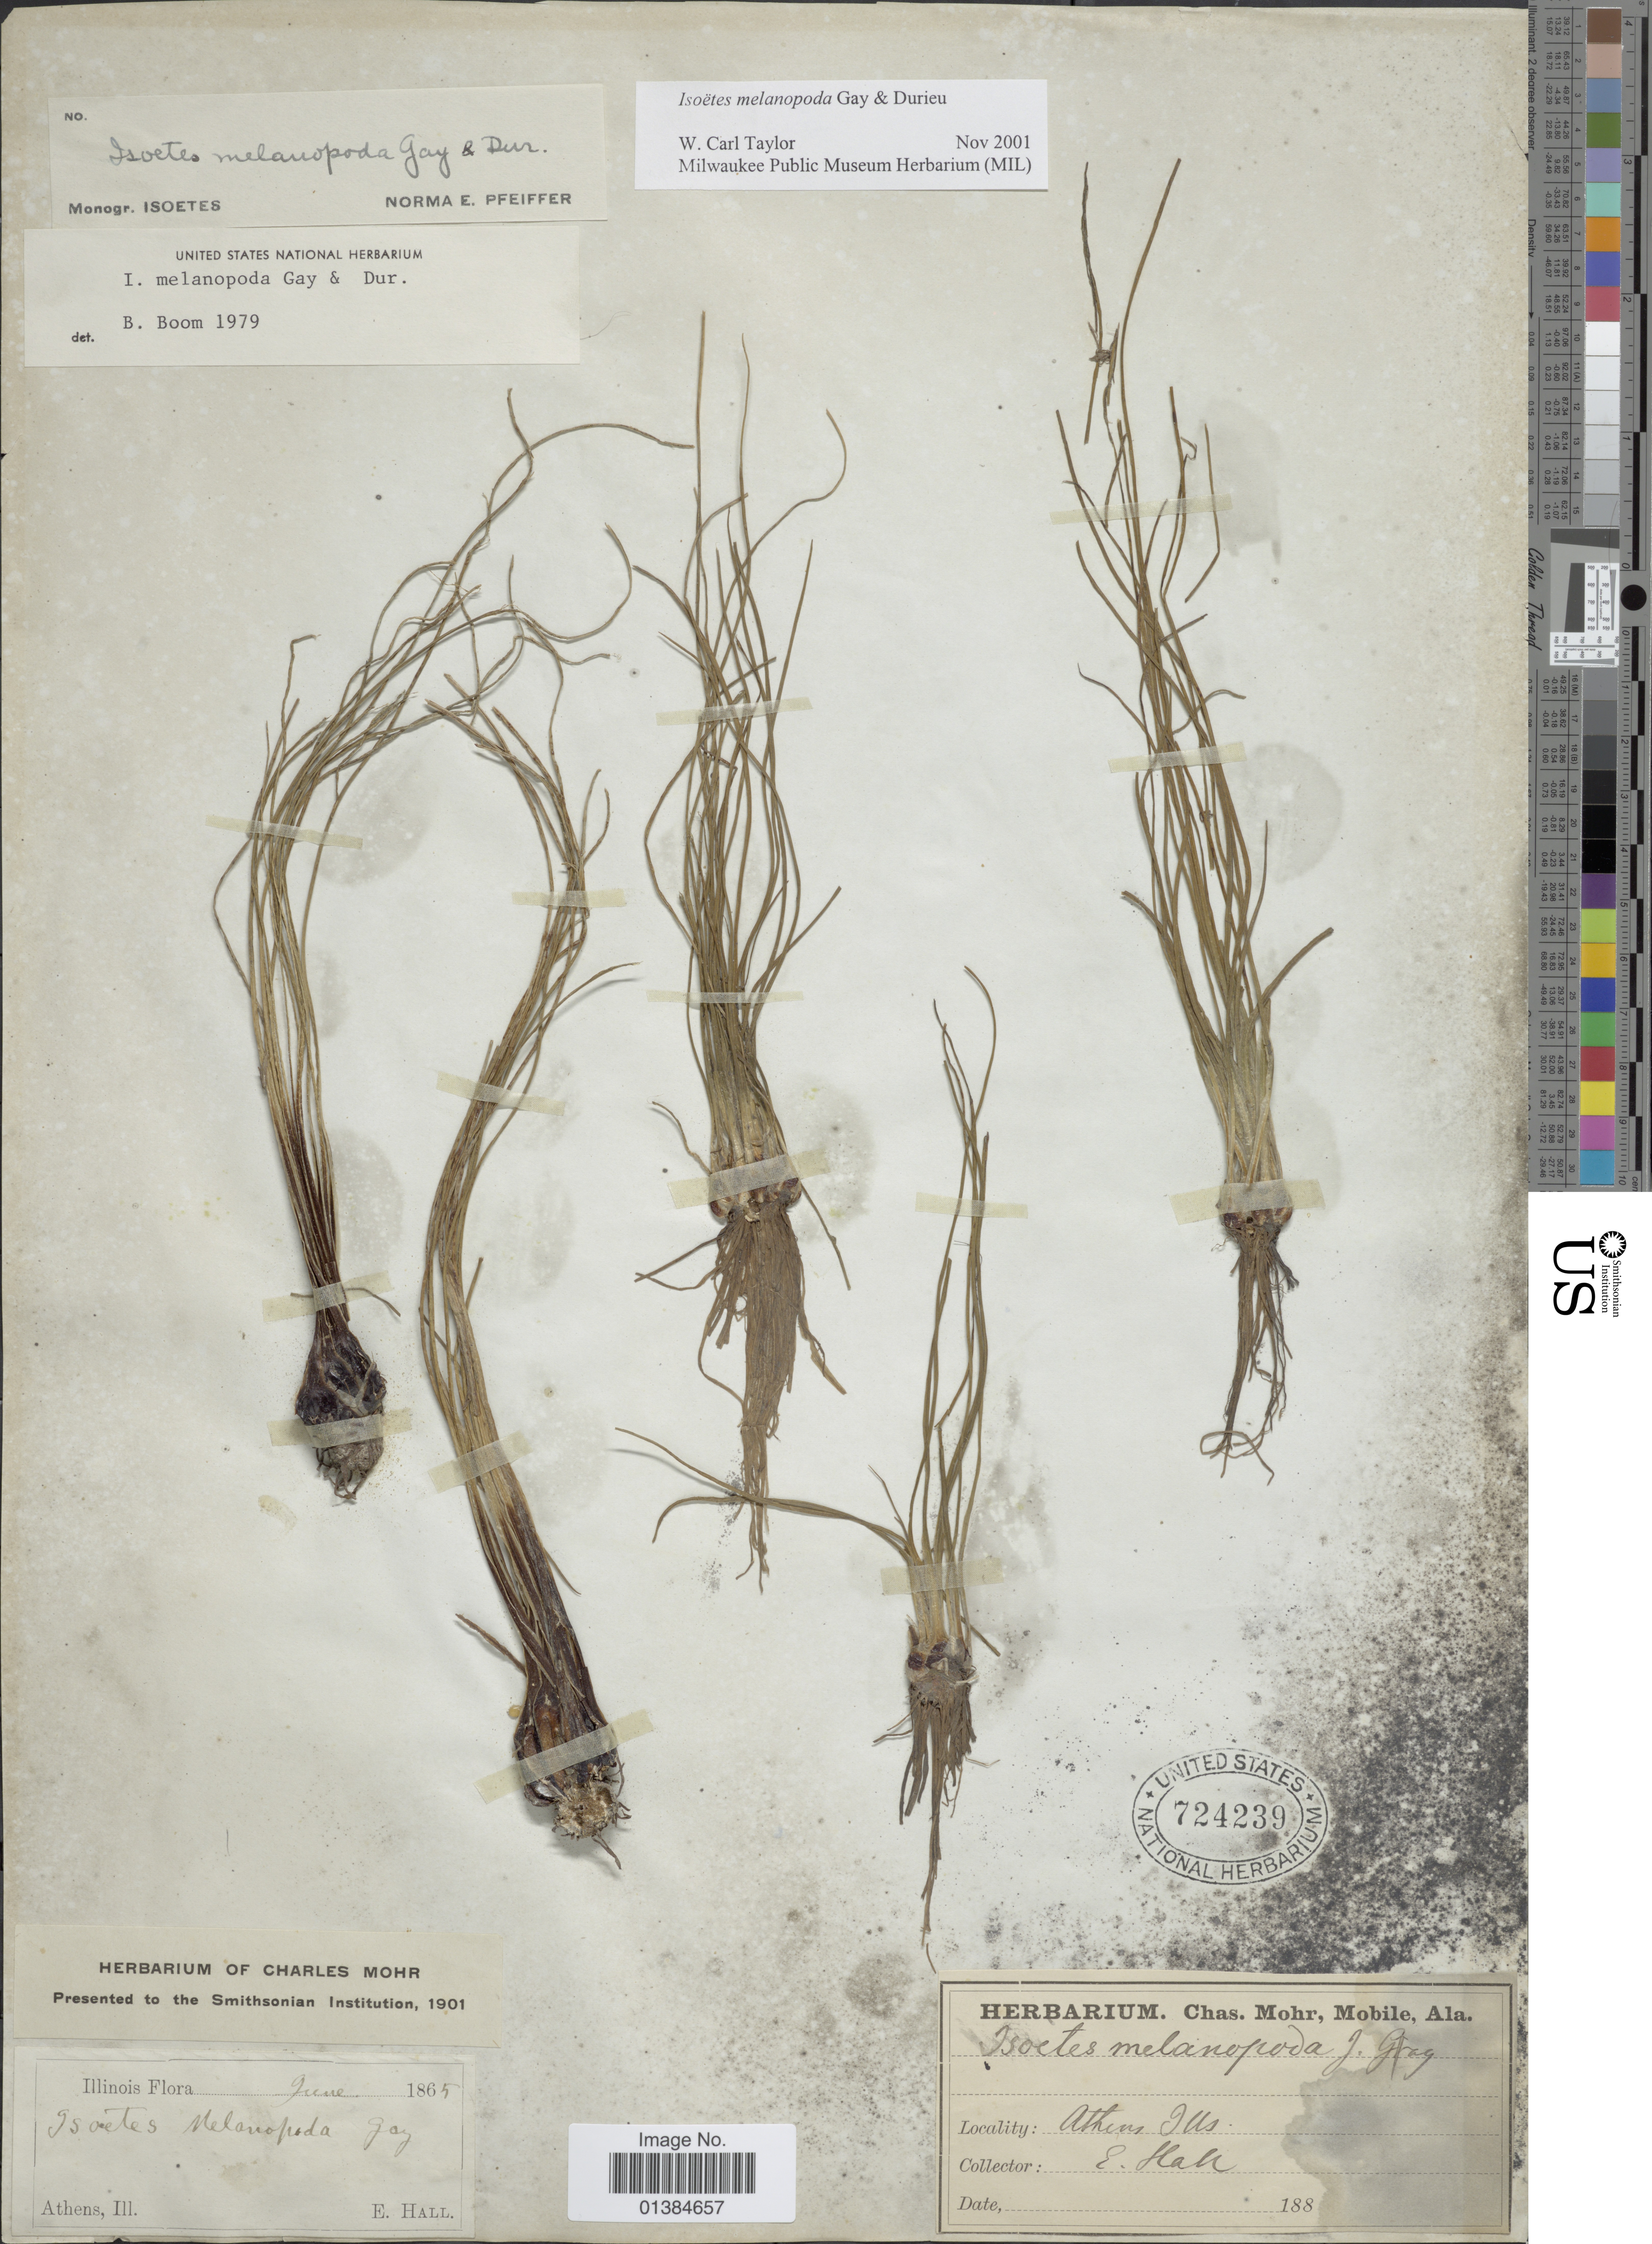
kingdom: Plantae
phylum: Tracheophyta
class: Lycopodiopsida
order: Isoetales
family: Isoetaceae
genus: Isoetes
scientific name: Isoetes melanopoda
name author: J. Gay & Durieu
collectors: E. Hall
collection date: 1865-06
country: United States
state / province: Illinois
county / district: Menard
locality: Athens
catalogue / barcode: US 724239